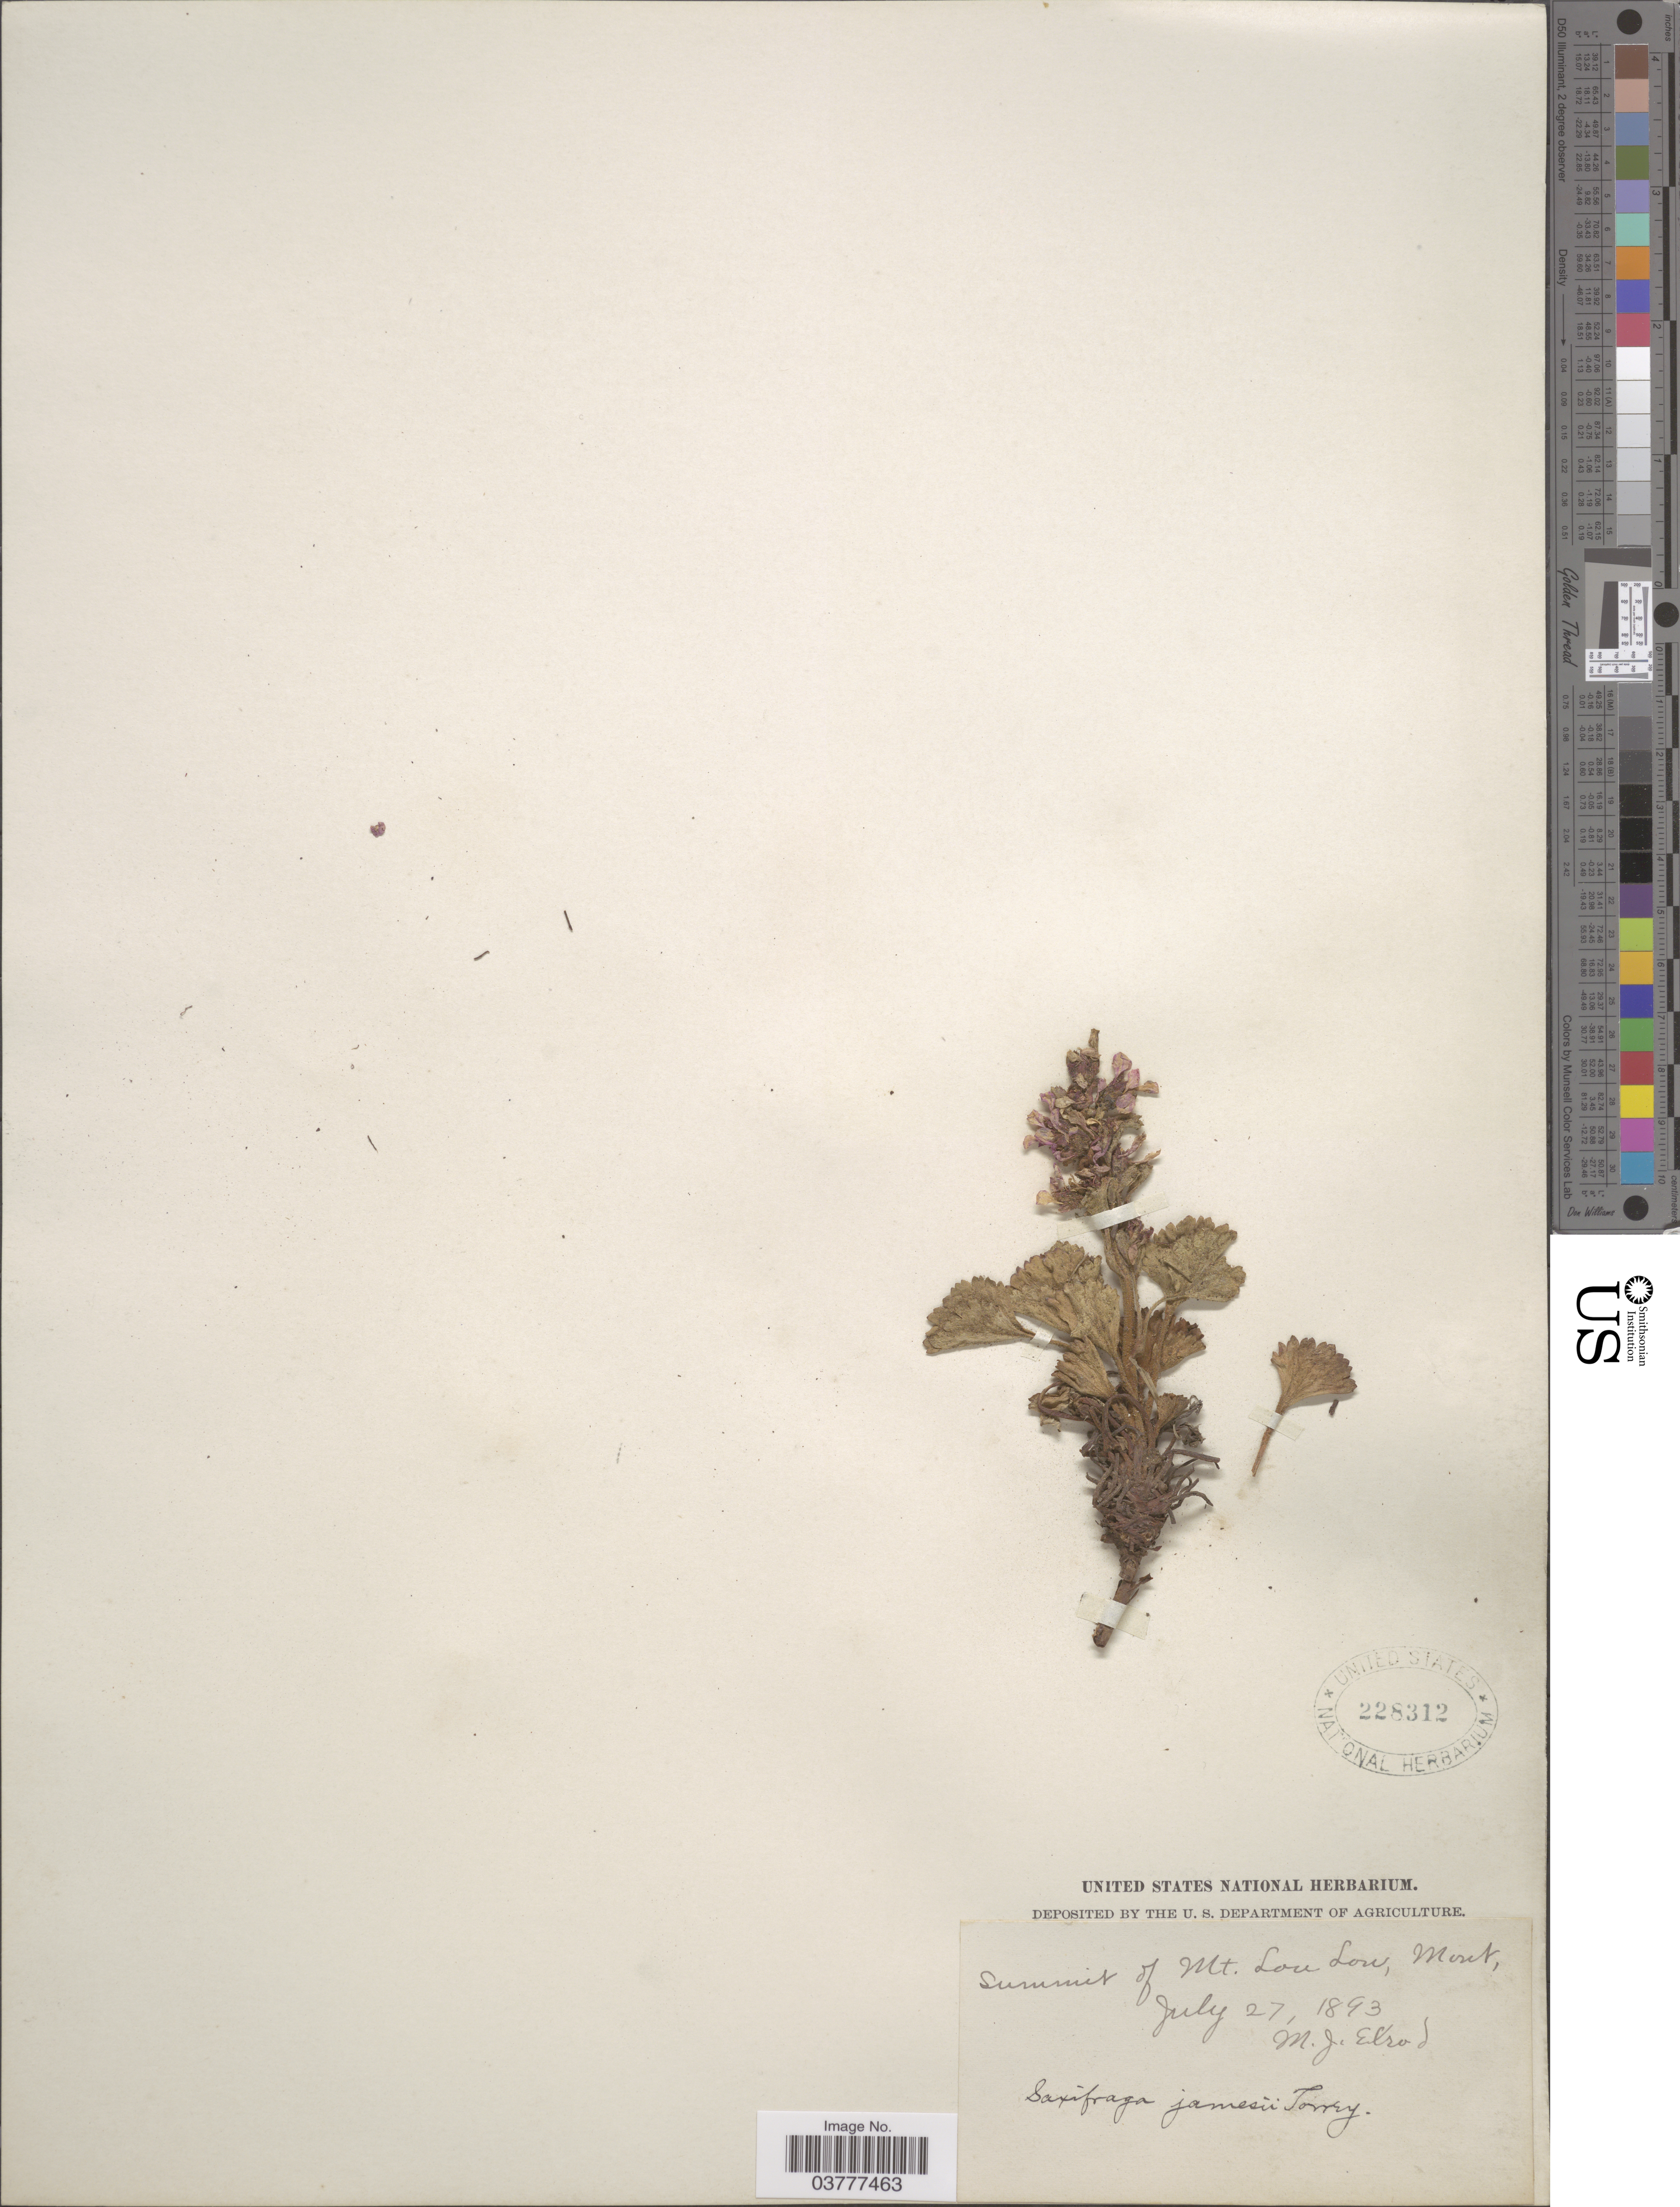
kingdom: Plantae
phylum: Tracheophyta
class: Magnoliopsida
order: Saxifragales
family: Saxifragaceae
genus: Telesonix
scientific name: Telesonix jamesii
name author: (Torr.) Raf.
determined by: Strong, Mark T., (BOT), Smithsonian Institution - National Museum of Natural History (UNITED STATES)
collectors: J. Elrod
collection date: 1893-07-27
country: United States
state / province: Montana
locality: Summit of Mt. Lou Lou.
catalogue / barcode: US 228312